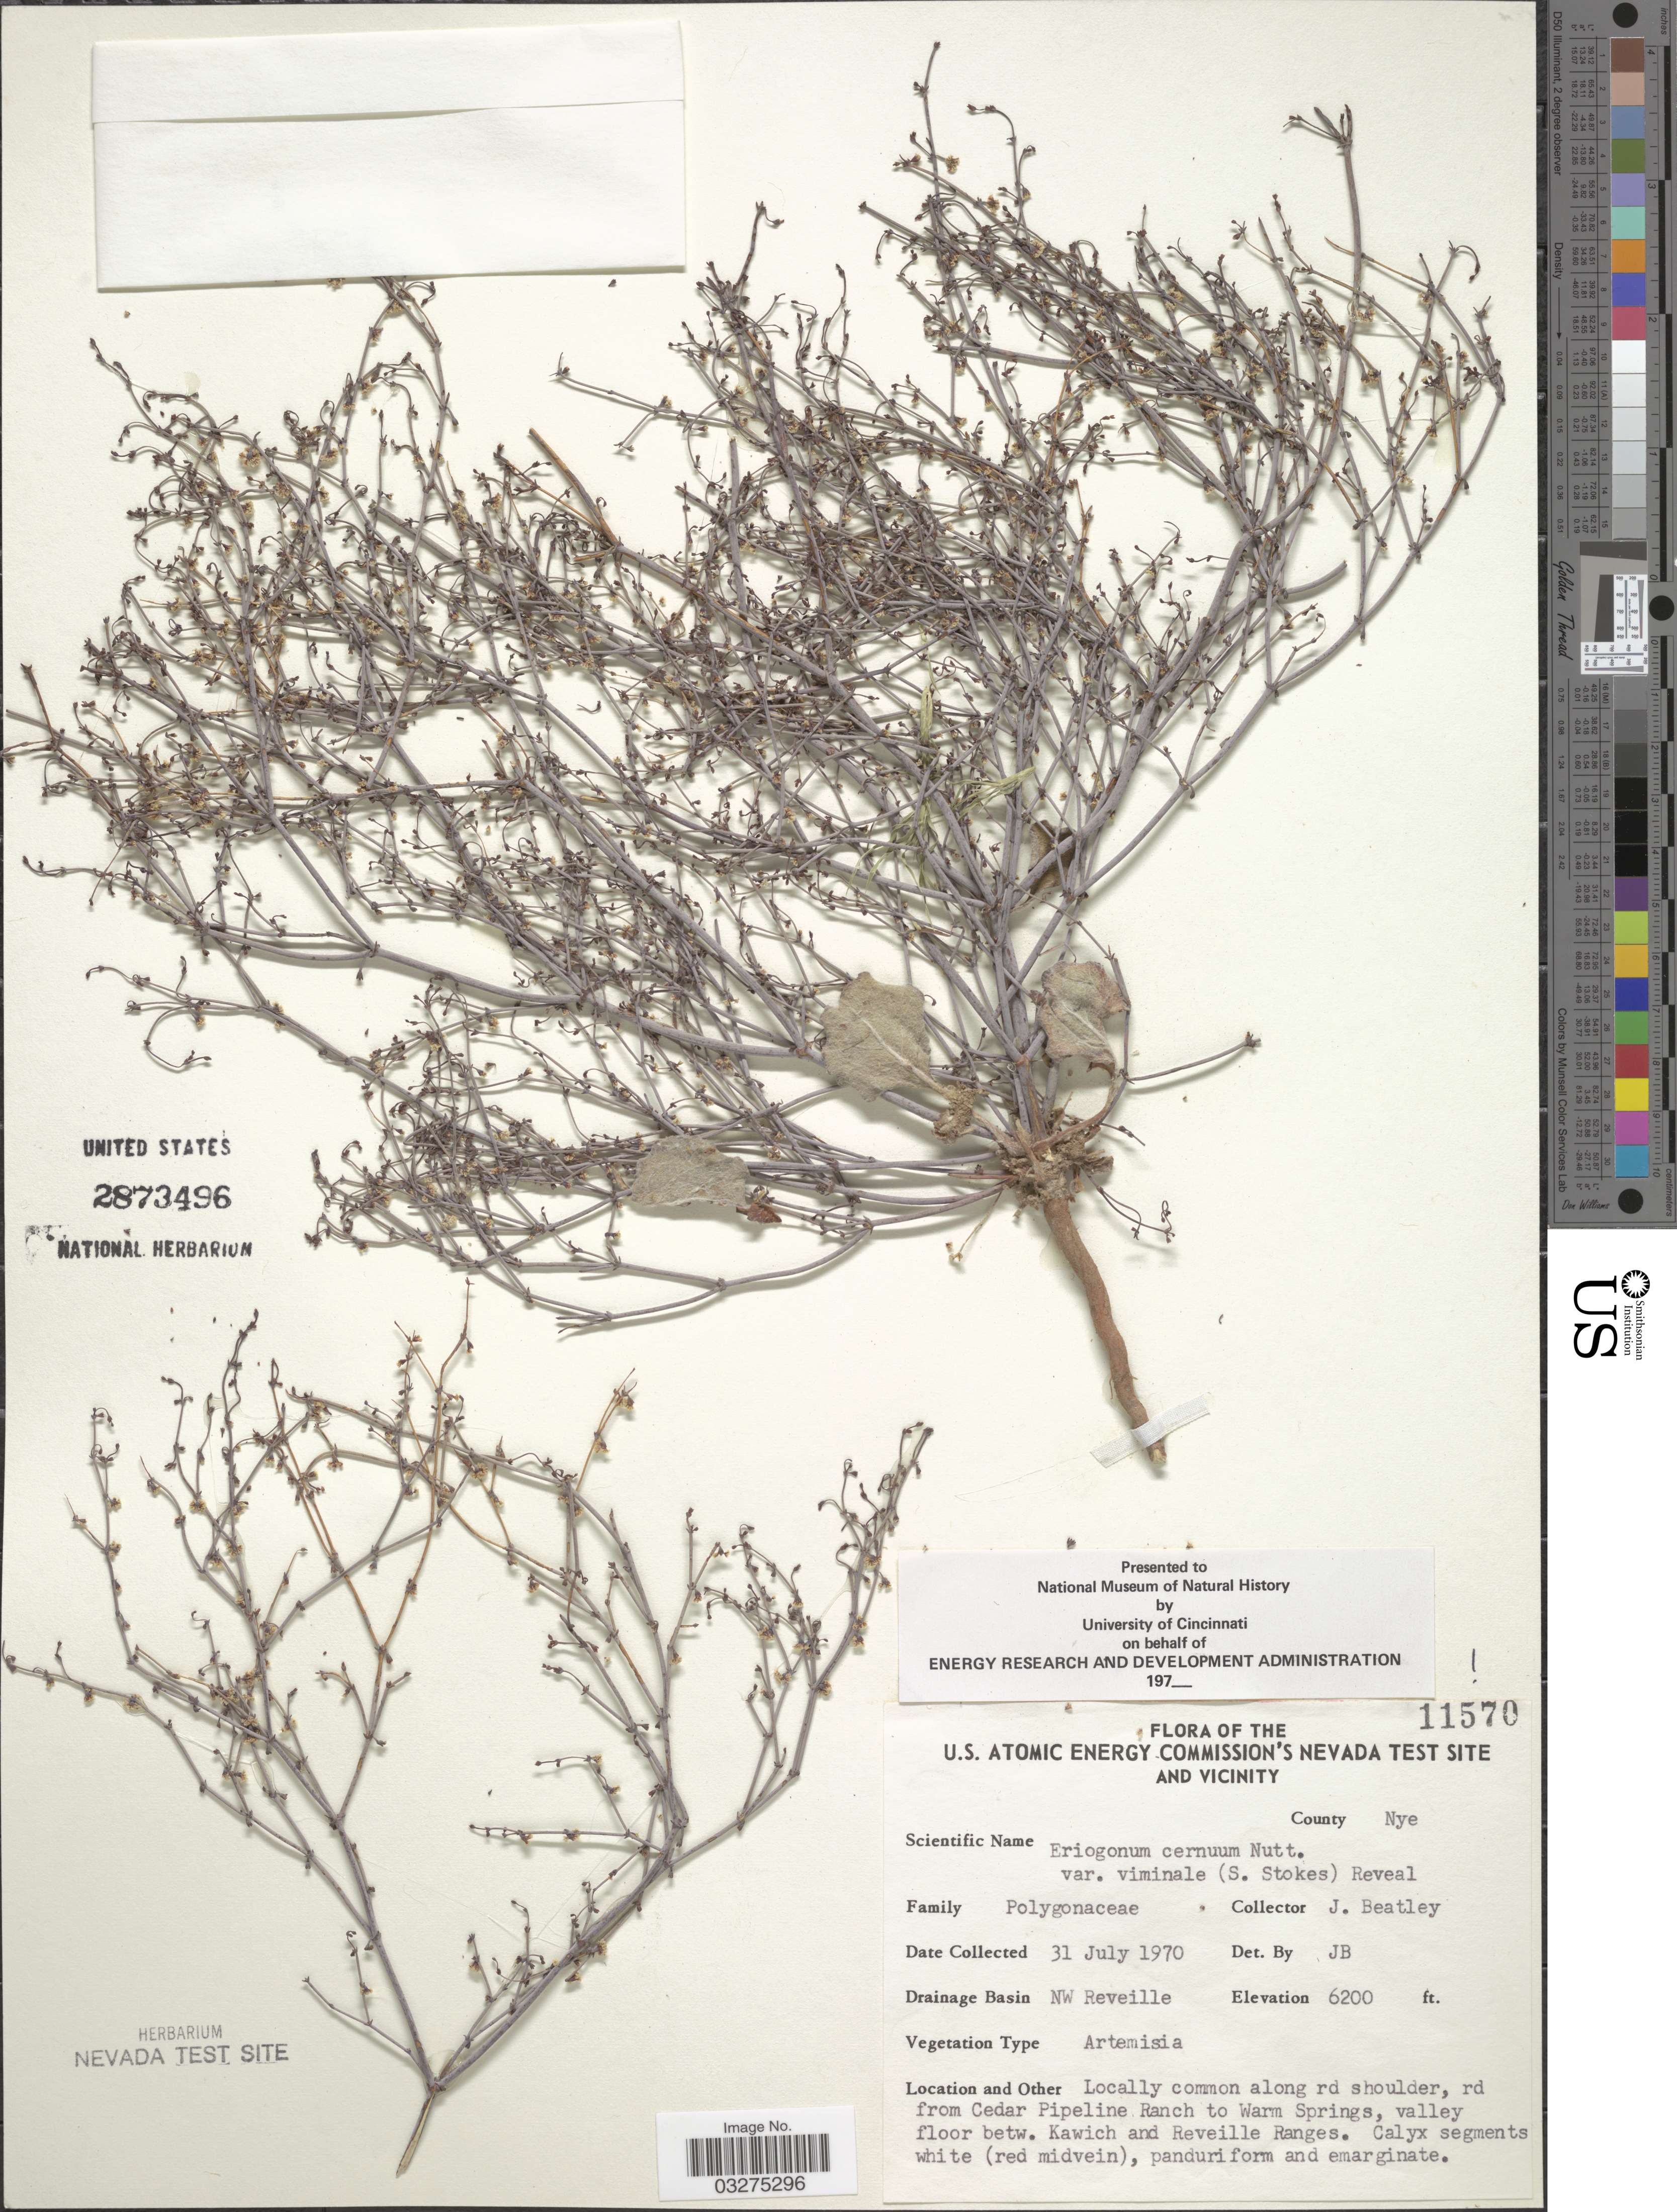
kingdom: Plantae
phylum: Tracheophyta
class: Magnoliopsida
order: Caryophyllales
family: Polygonaceae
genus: Eriogonum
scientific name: Eriogonum cernuum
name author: Nutt.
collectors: J. C. Beatley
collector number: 11570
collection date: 1970-07-31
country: United States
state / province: Nevada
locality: U.S. Atomic Energy Commission's Nevada Test Site and Vicinity. County Nye. Drainage Basin NW Reveille. Locally common along rd shoulder, rd from Cedar Pipeline Ranch to Warm Springs, valley floor betw. Kawich and Reveille Ranges.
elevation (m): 1890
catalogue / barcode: US 2873496